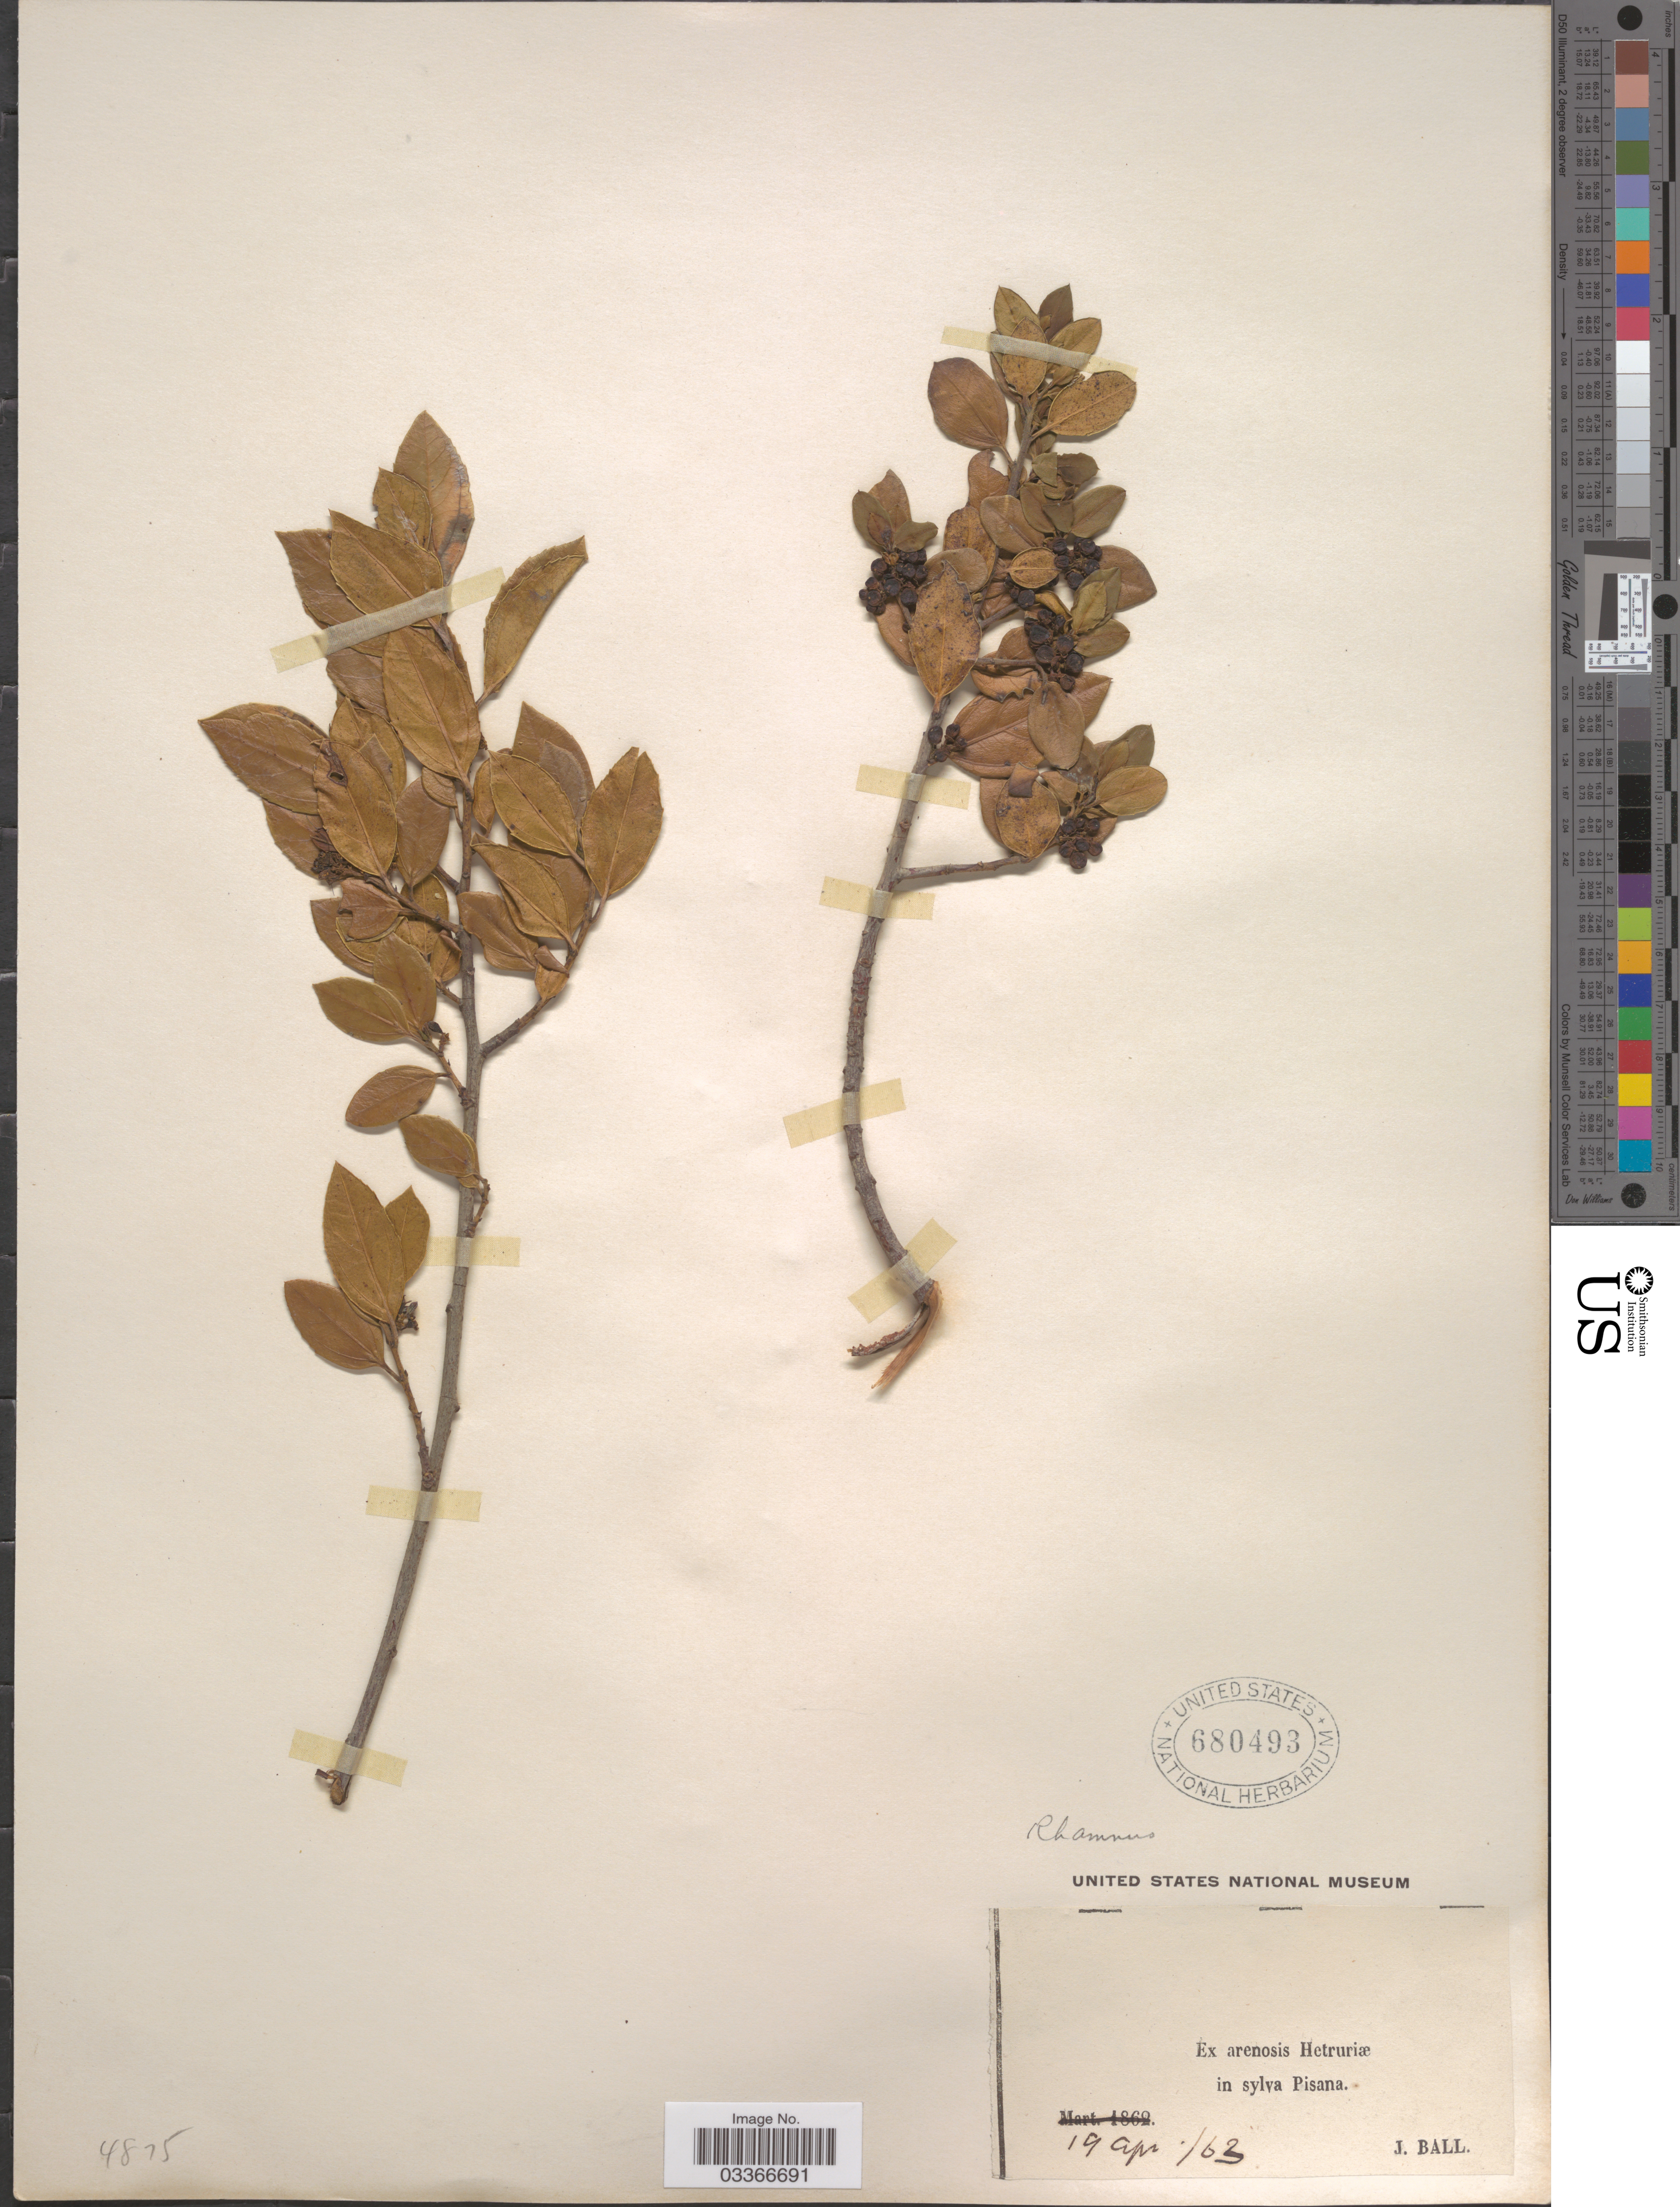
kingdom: Plantae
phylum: Tracheophyta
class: Magnoliopsida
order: Rosales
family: Rhamnaceae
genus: Rhamnus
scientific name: Rhamnus alaternus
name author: L.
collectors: J. Ball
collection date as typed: Transcribed d/m/y: 19/4/63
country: Italy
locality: Ex arenosis Hetruriæ in sylva Pisana.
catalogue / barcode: US 680493